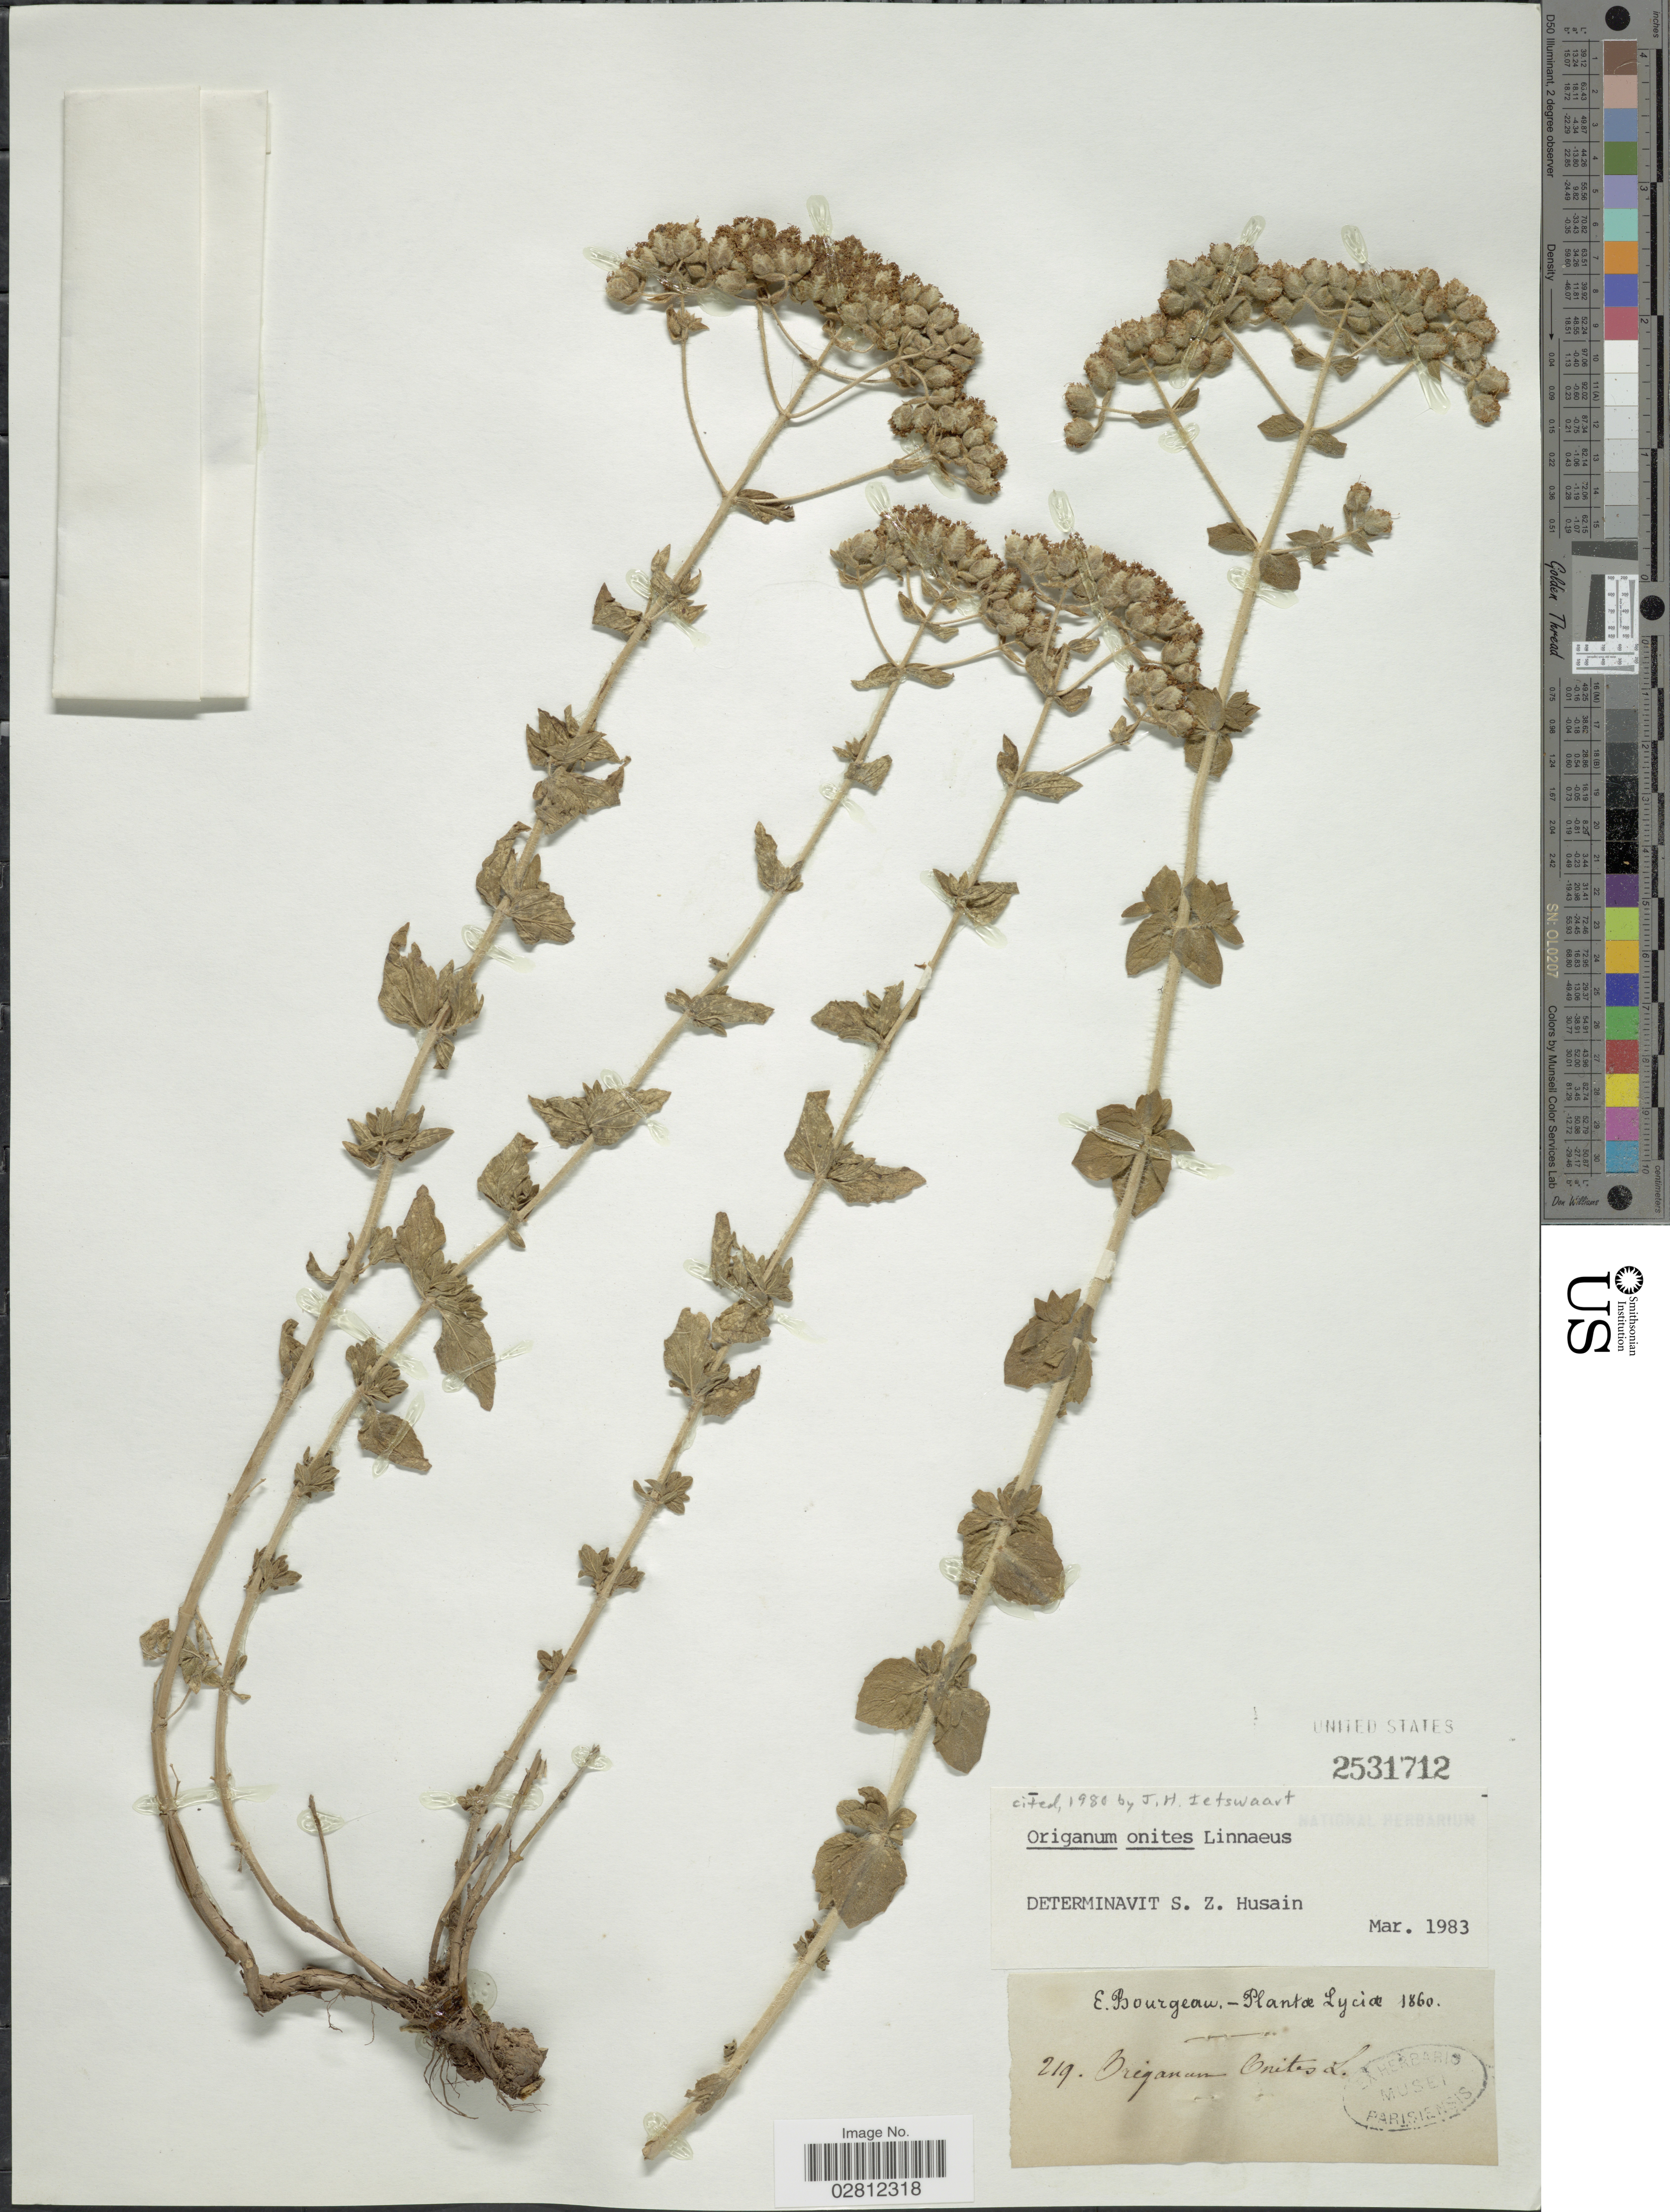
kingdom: Plantae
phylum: Tracheophyta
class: Magnoliopsida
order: Lamiales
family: Lamiaceae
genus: Origanum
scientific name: Origanum onites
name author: L.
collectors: E. Bourgeau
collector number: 219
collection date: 1860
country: Turkey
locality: Lyciæ.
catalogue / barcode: US 2531712